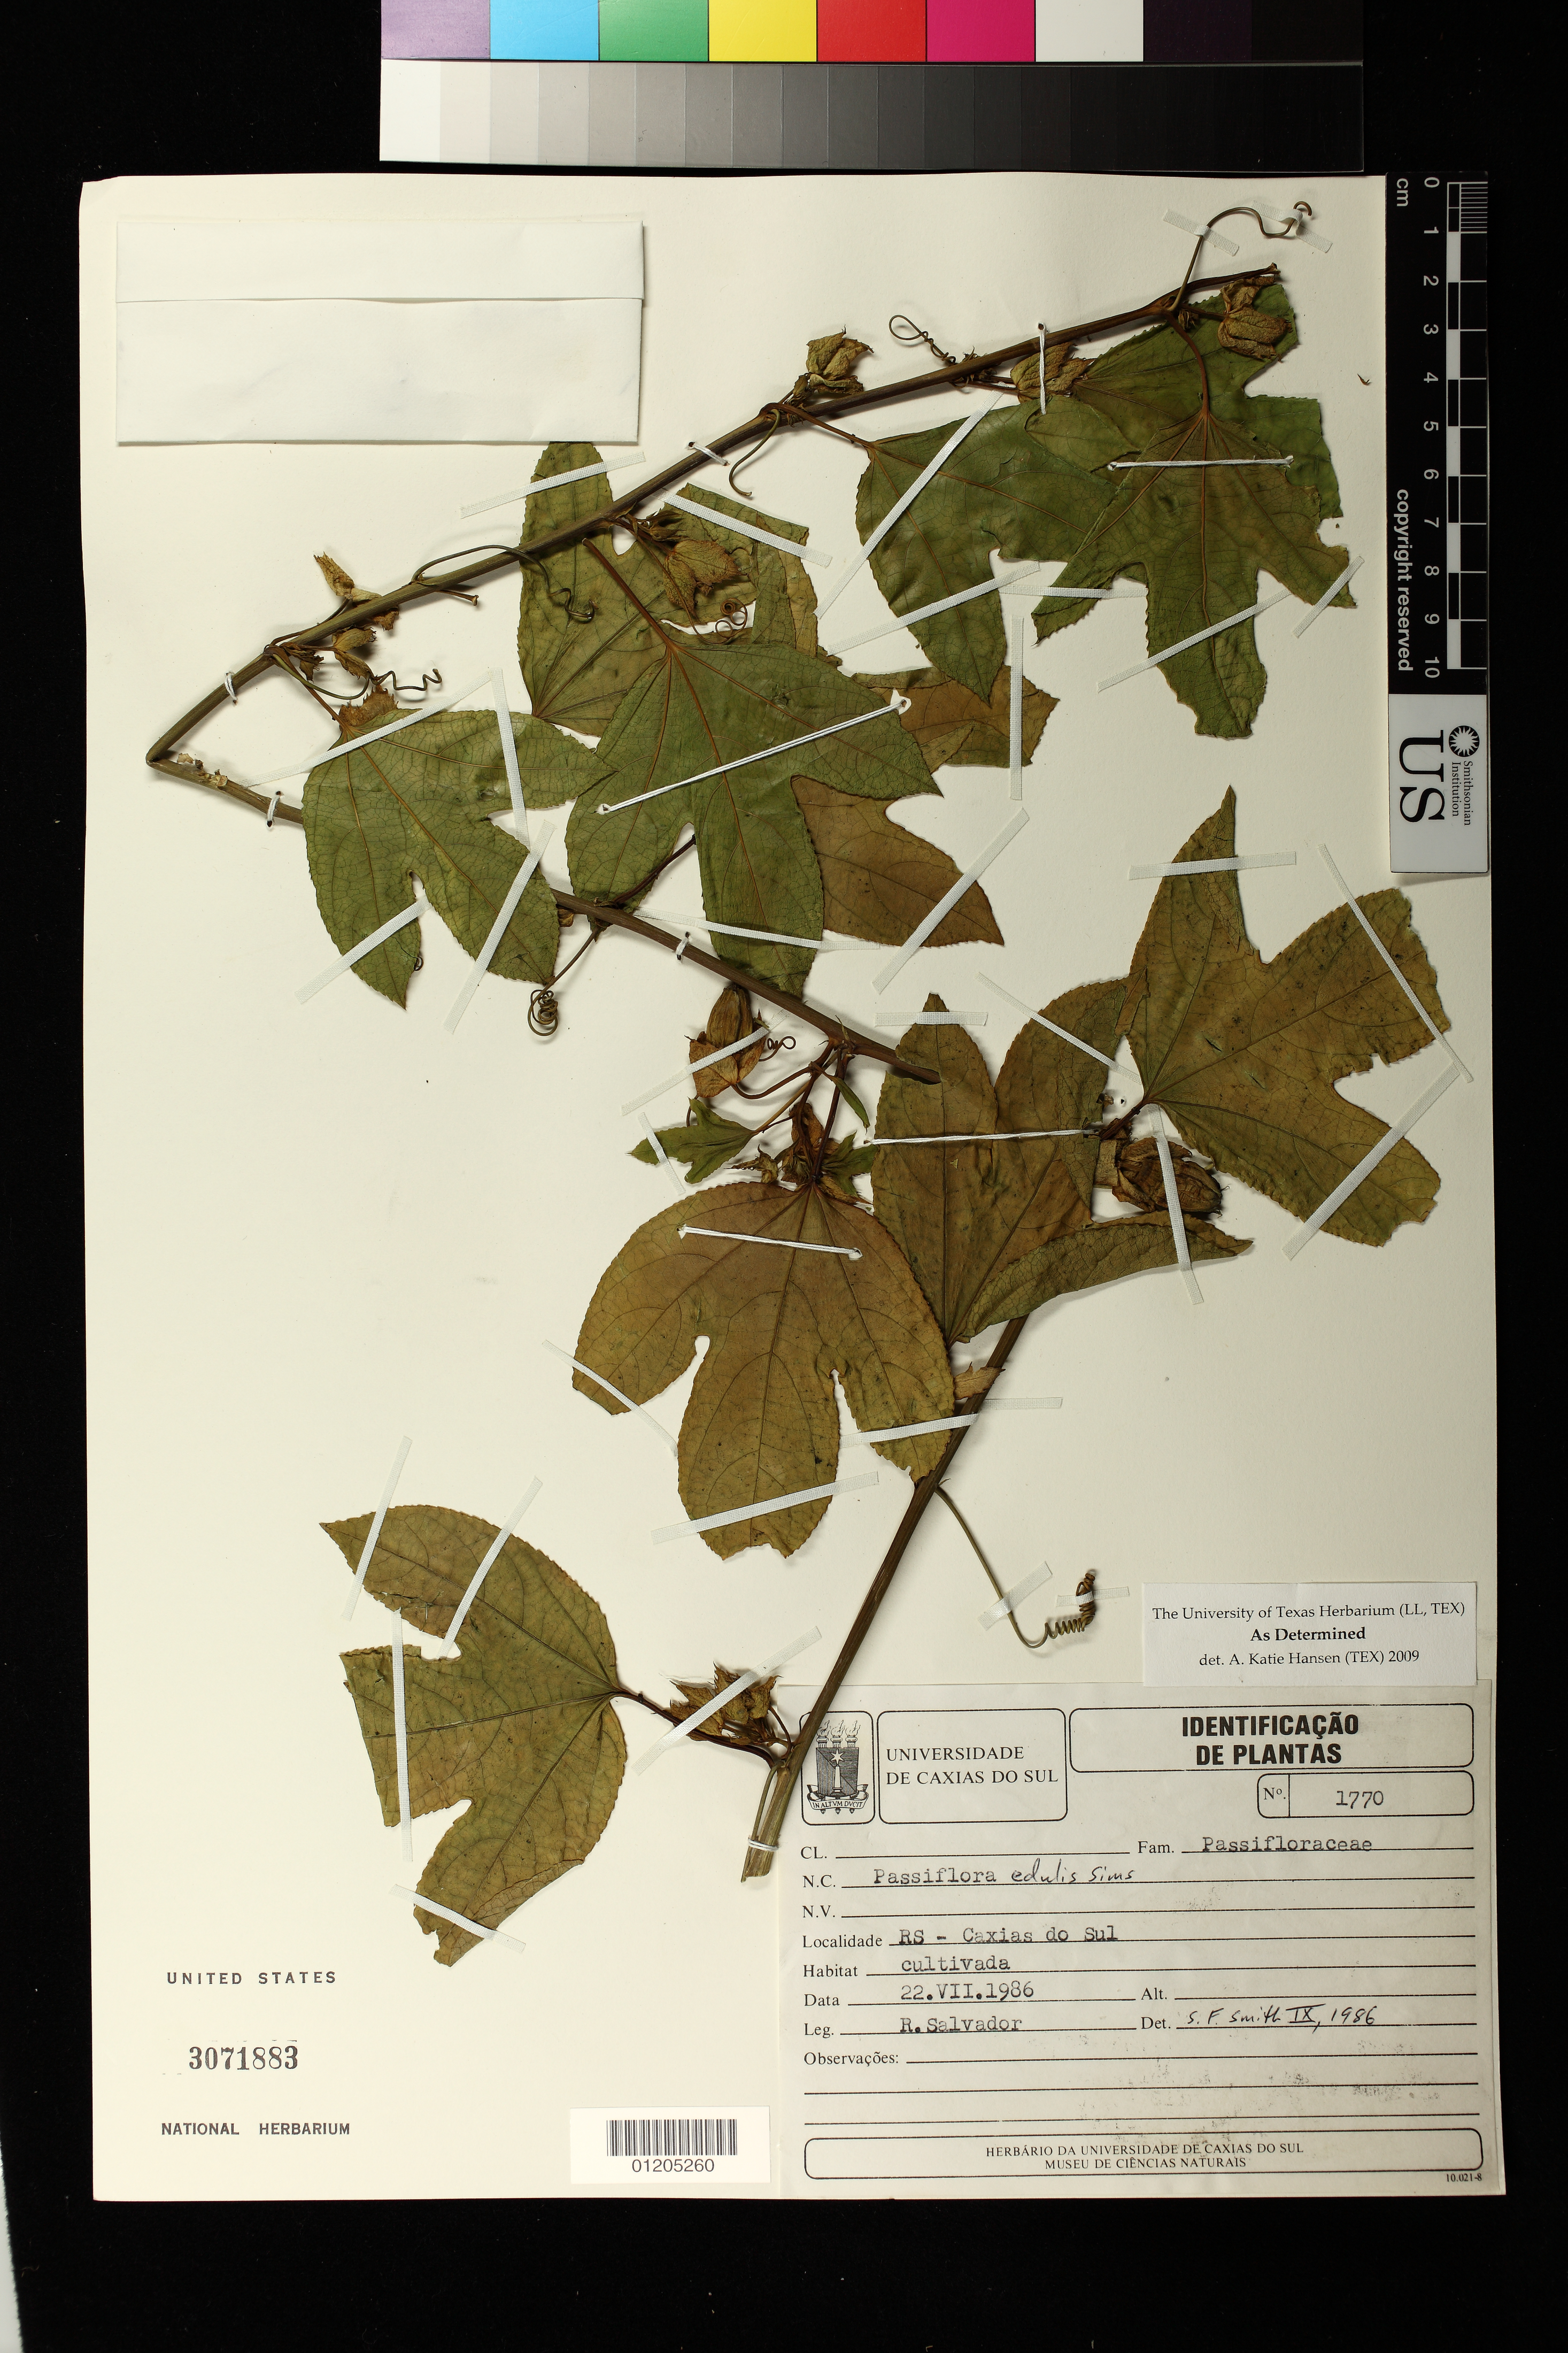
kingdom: Plantae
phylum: Tracheophyta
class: Magnoliopsida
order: Malpighiales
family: Passifloraceae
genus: Passiflora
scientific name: Passiflora edulis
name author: Sims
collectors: R. Salvador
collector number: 1770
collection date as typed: Jul 22 1986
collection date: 1986-07-22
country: Brazil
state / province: Rio Grande do Sul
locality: Caxias do Sul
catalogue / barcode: US 3071883